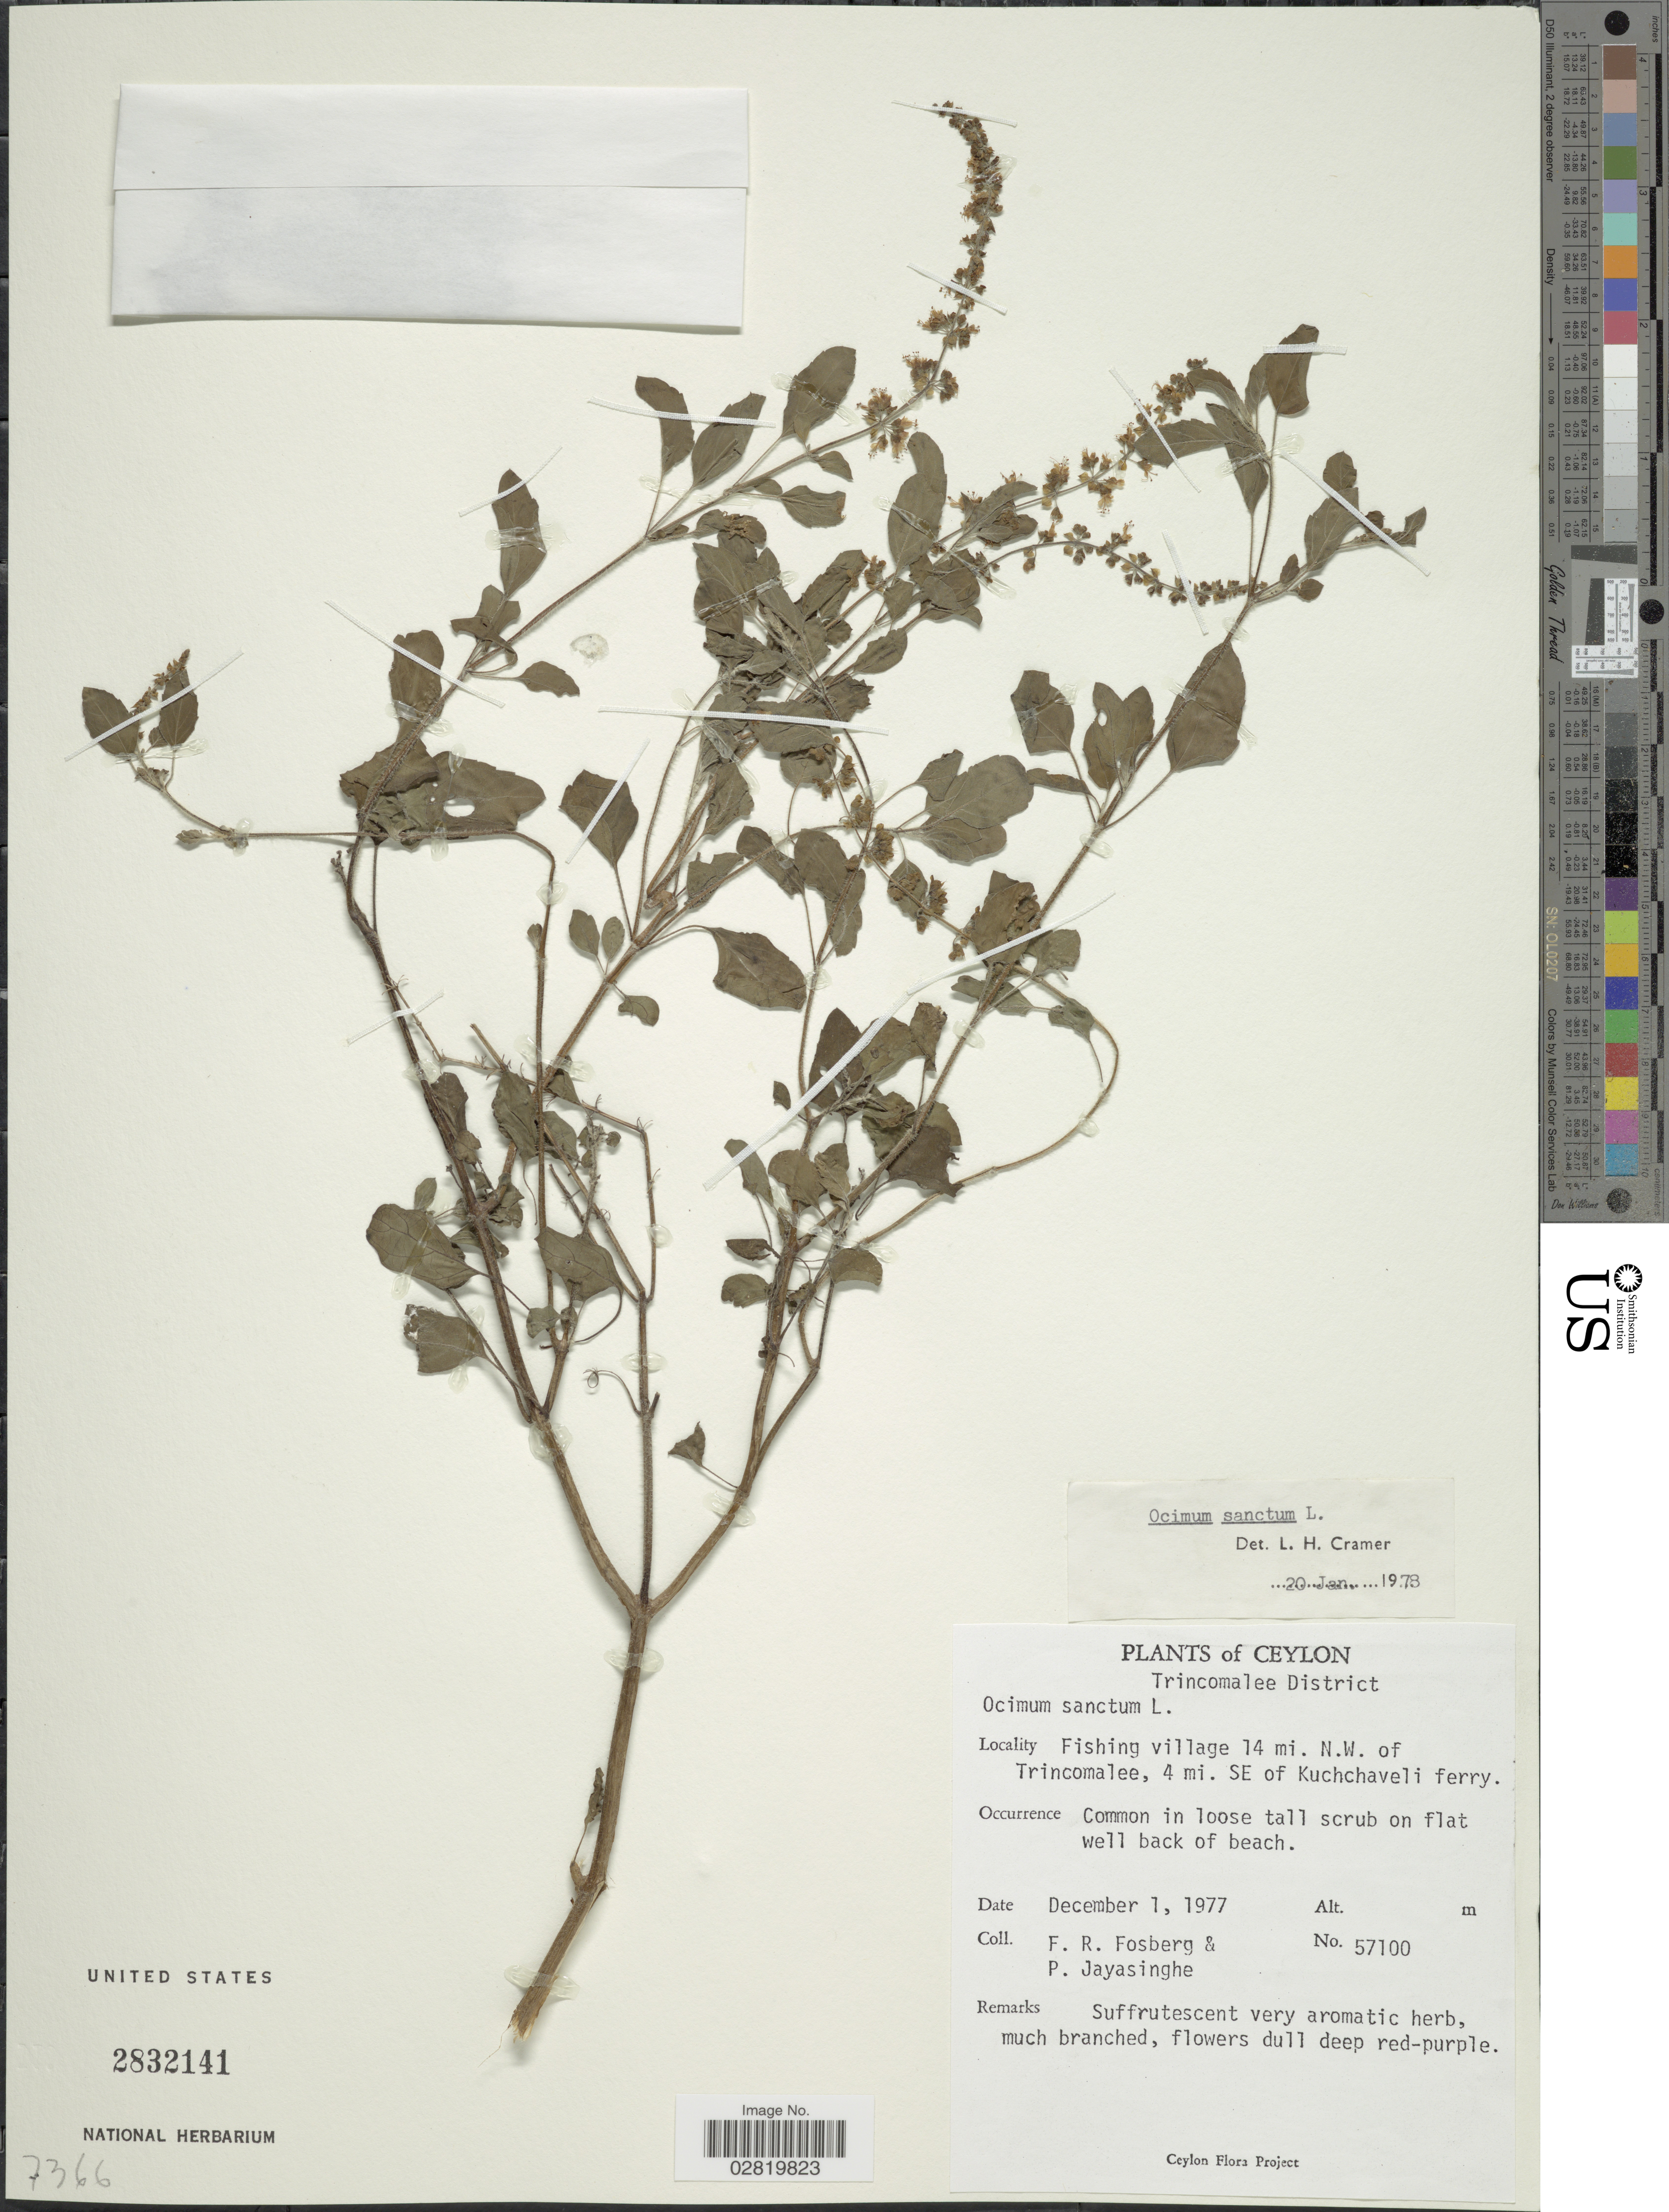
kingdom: Plantae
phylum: Tracheophyta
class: Magnoliopsida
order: Lamiales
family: Lamiaceae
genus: Ocimum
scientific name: Ocimum sanctum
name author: L.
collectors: F. R. Fosberg & P. Jayasinghe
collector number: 57100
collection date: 1977-12-01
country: Sri Lanka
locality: Ceylon, Trincomalee District, Fishing village 14 mi. N.W. of Trincomalee, 4 mi. SE of Kuchchaveli ferry.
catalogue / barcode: US 2832141